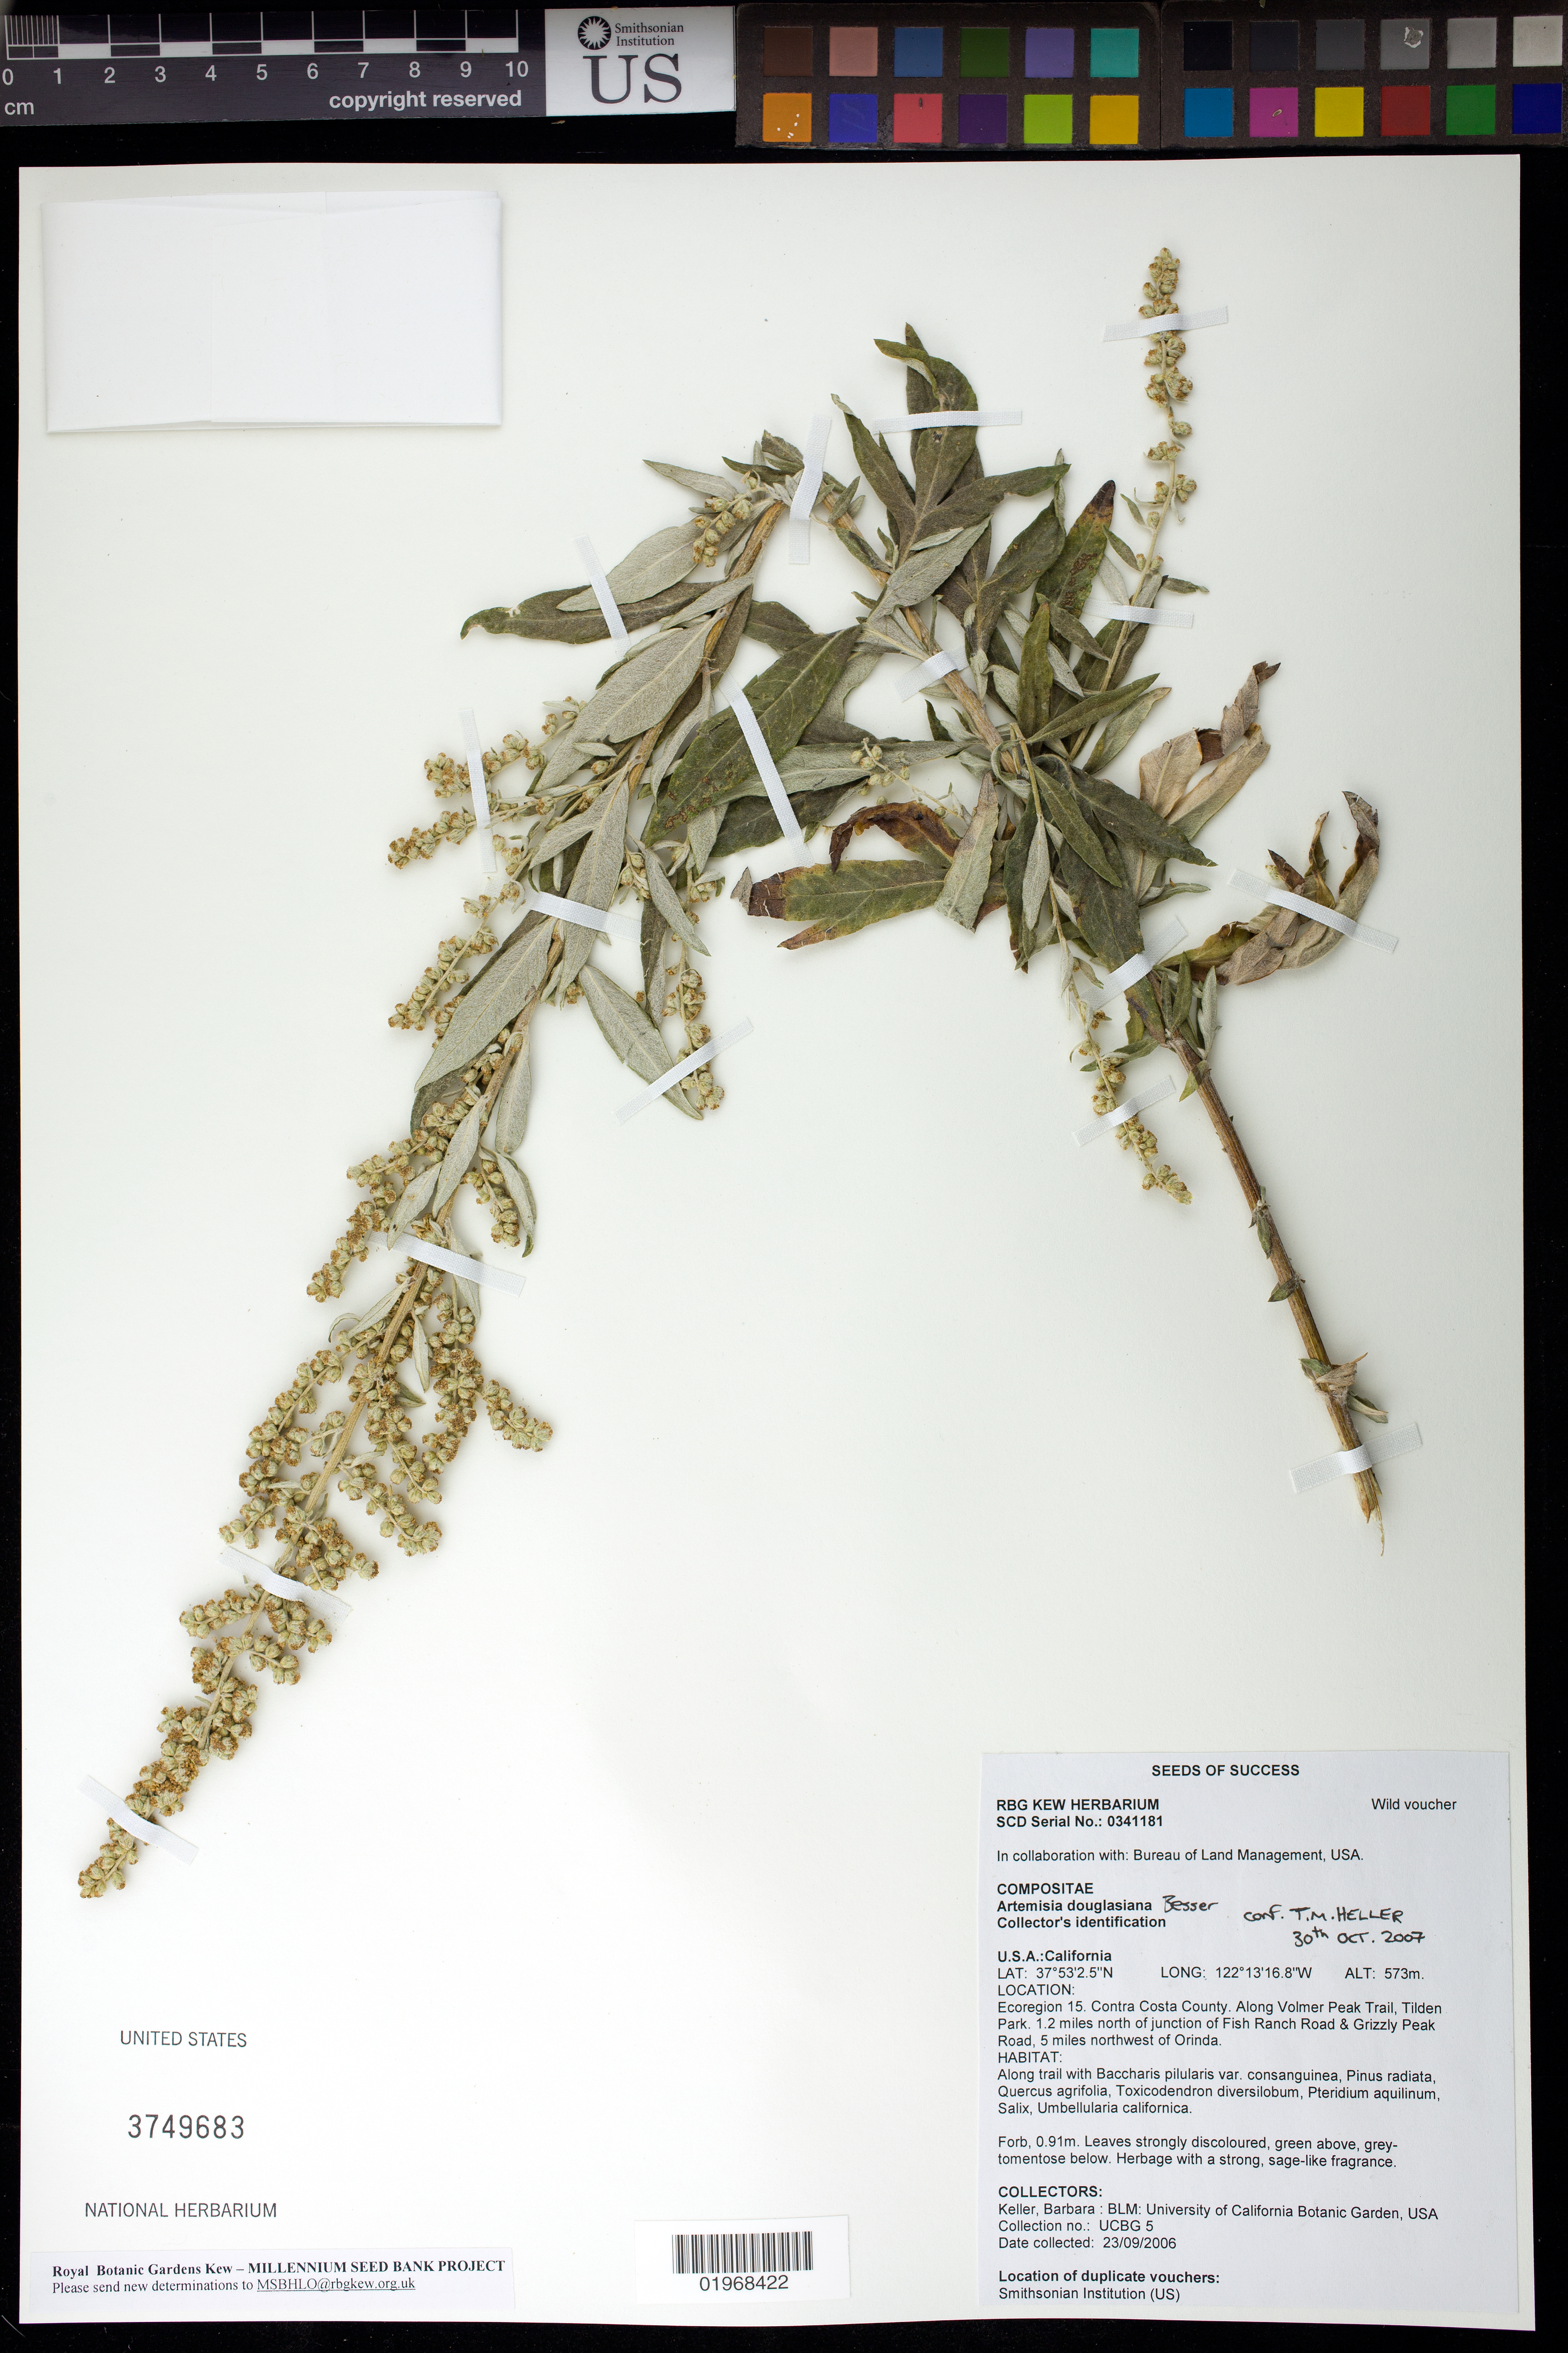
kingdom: Plantae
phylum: Tracheophyta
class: Magnoliopsida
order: Asterales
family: Asteraceae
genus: Artemisia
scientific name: Artemisia douglasiana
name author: Besser ex Hook.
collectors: B. Keller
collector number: UCBG-5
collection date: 2006-09-23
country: United States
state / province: California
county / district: Contra Costa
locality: Along Volmer Peak Trail, Tilden Park. 1.2 mi. N of jct Of Fish Ranch Road and Grizzly Peak Road, 5 mi. NW of Orinda.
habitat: With Pinus radiata, Quercus agrifolia, Salix, Umbellularia californica.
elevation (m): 175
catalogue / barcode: US 3749683